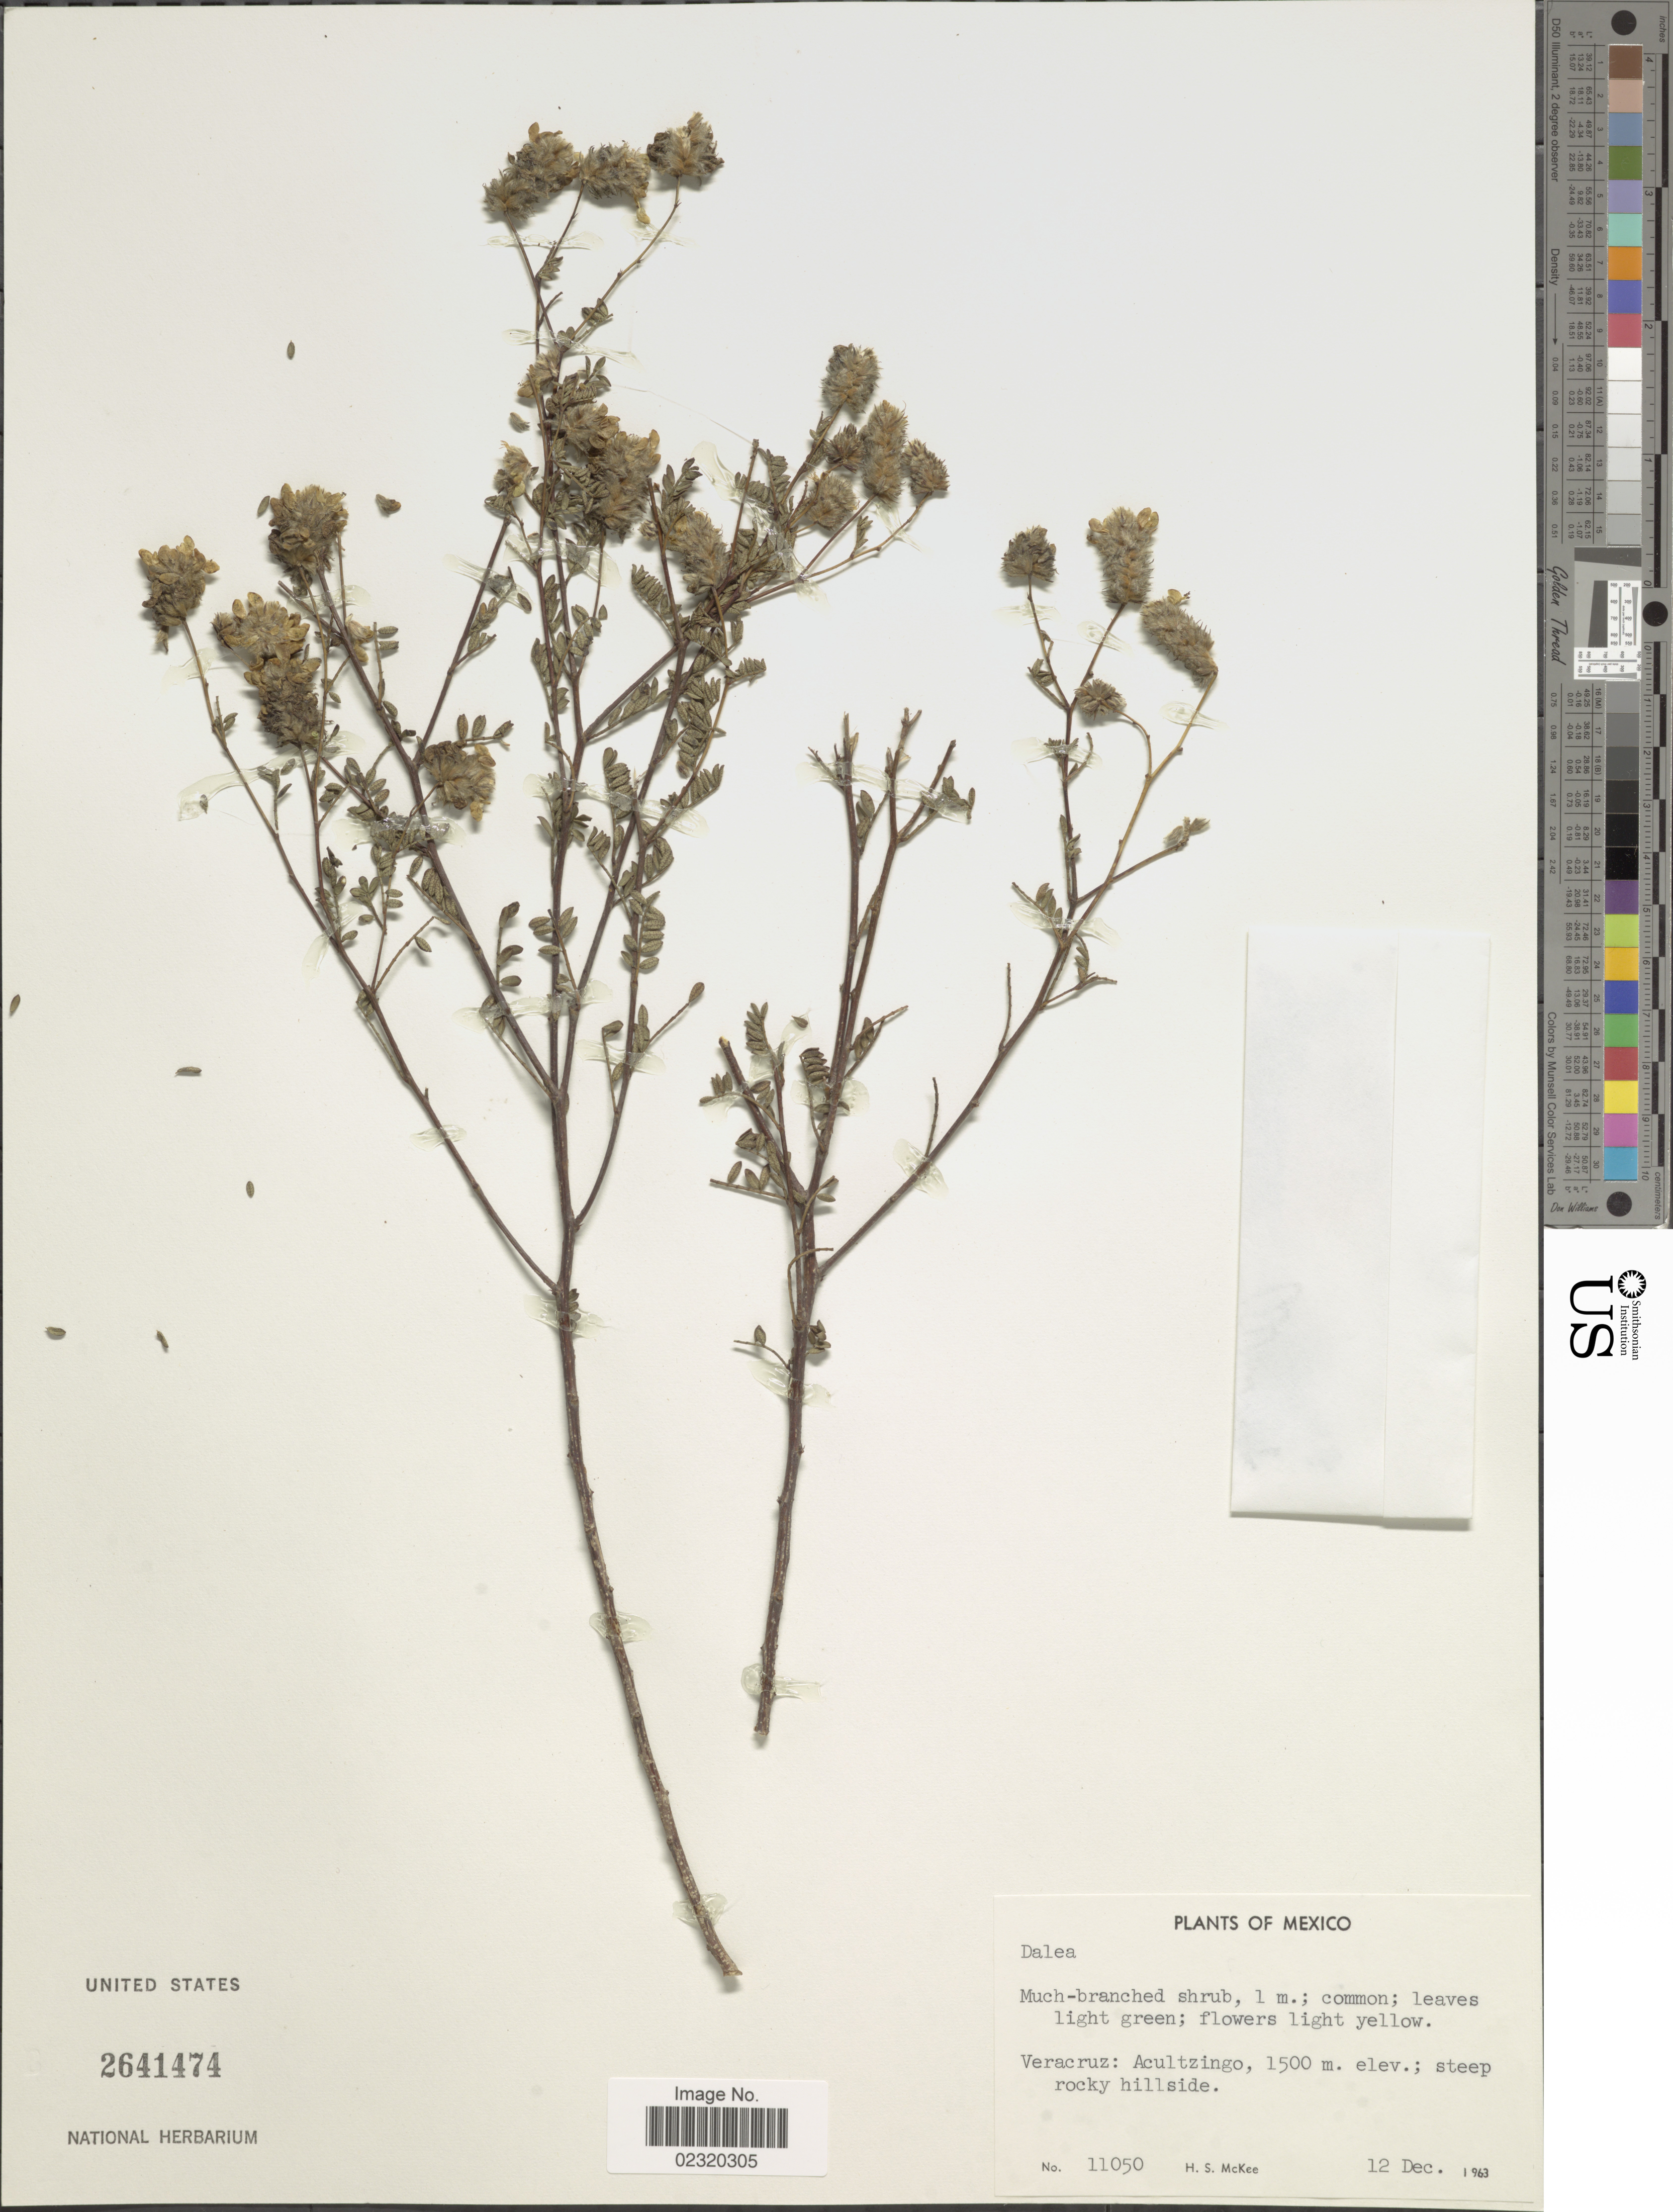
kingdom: Plantae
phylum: Tracheophyta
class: Magnoliopsida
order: Fabales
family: Fabaceae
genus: Dalea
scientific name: Dalea zimapanica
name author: S. Schauer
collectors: H. S. McKee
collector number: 11050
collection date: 1963-12-12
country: Mexico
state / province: Veracruz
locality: Veracruz: Acultzingo; steep rocky hillside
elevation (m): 1500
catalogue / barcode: US 2641474